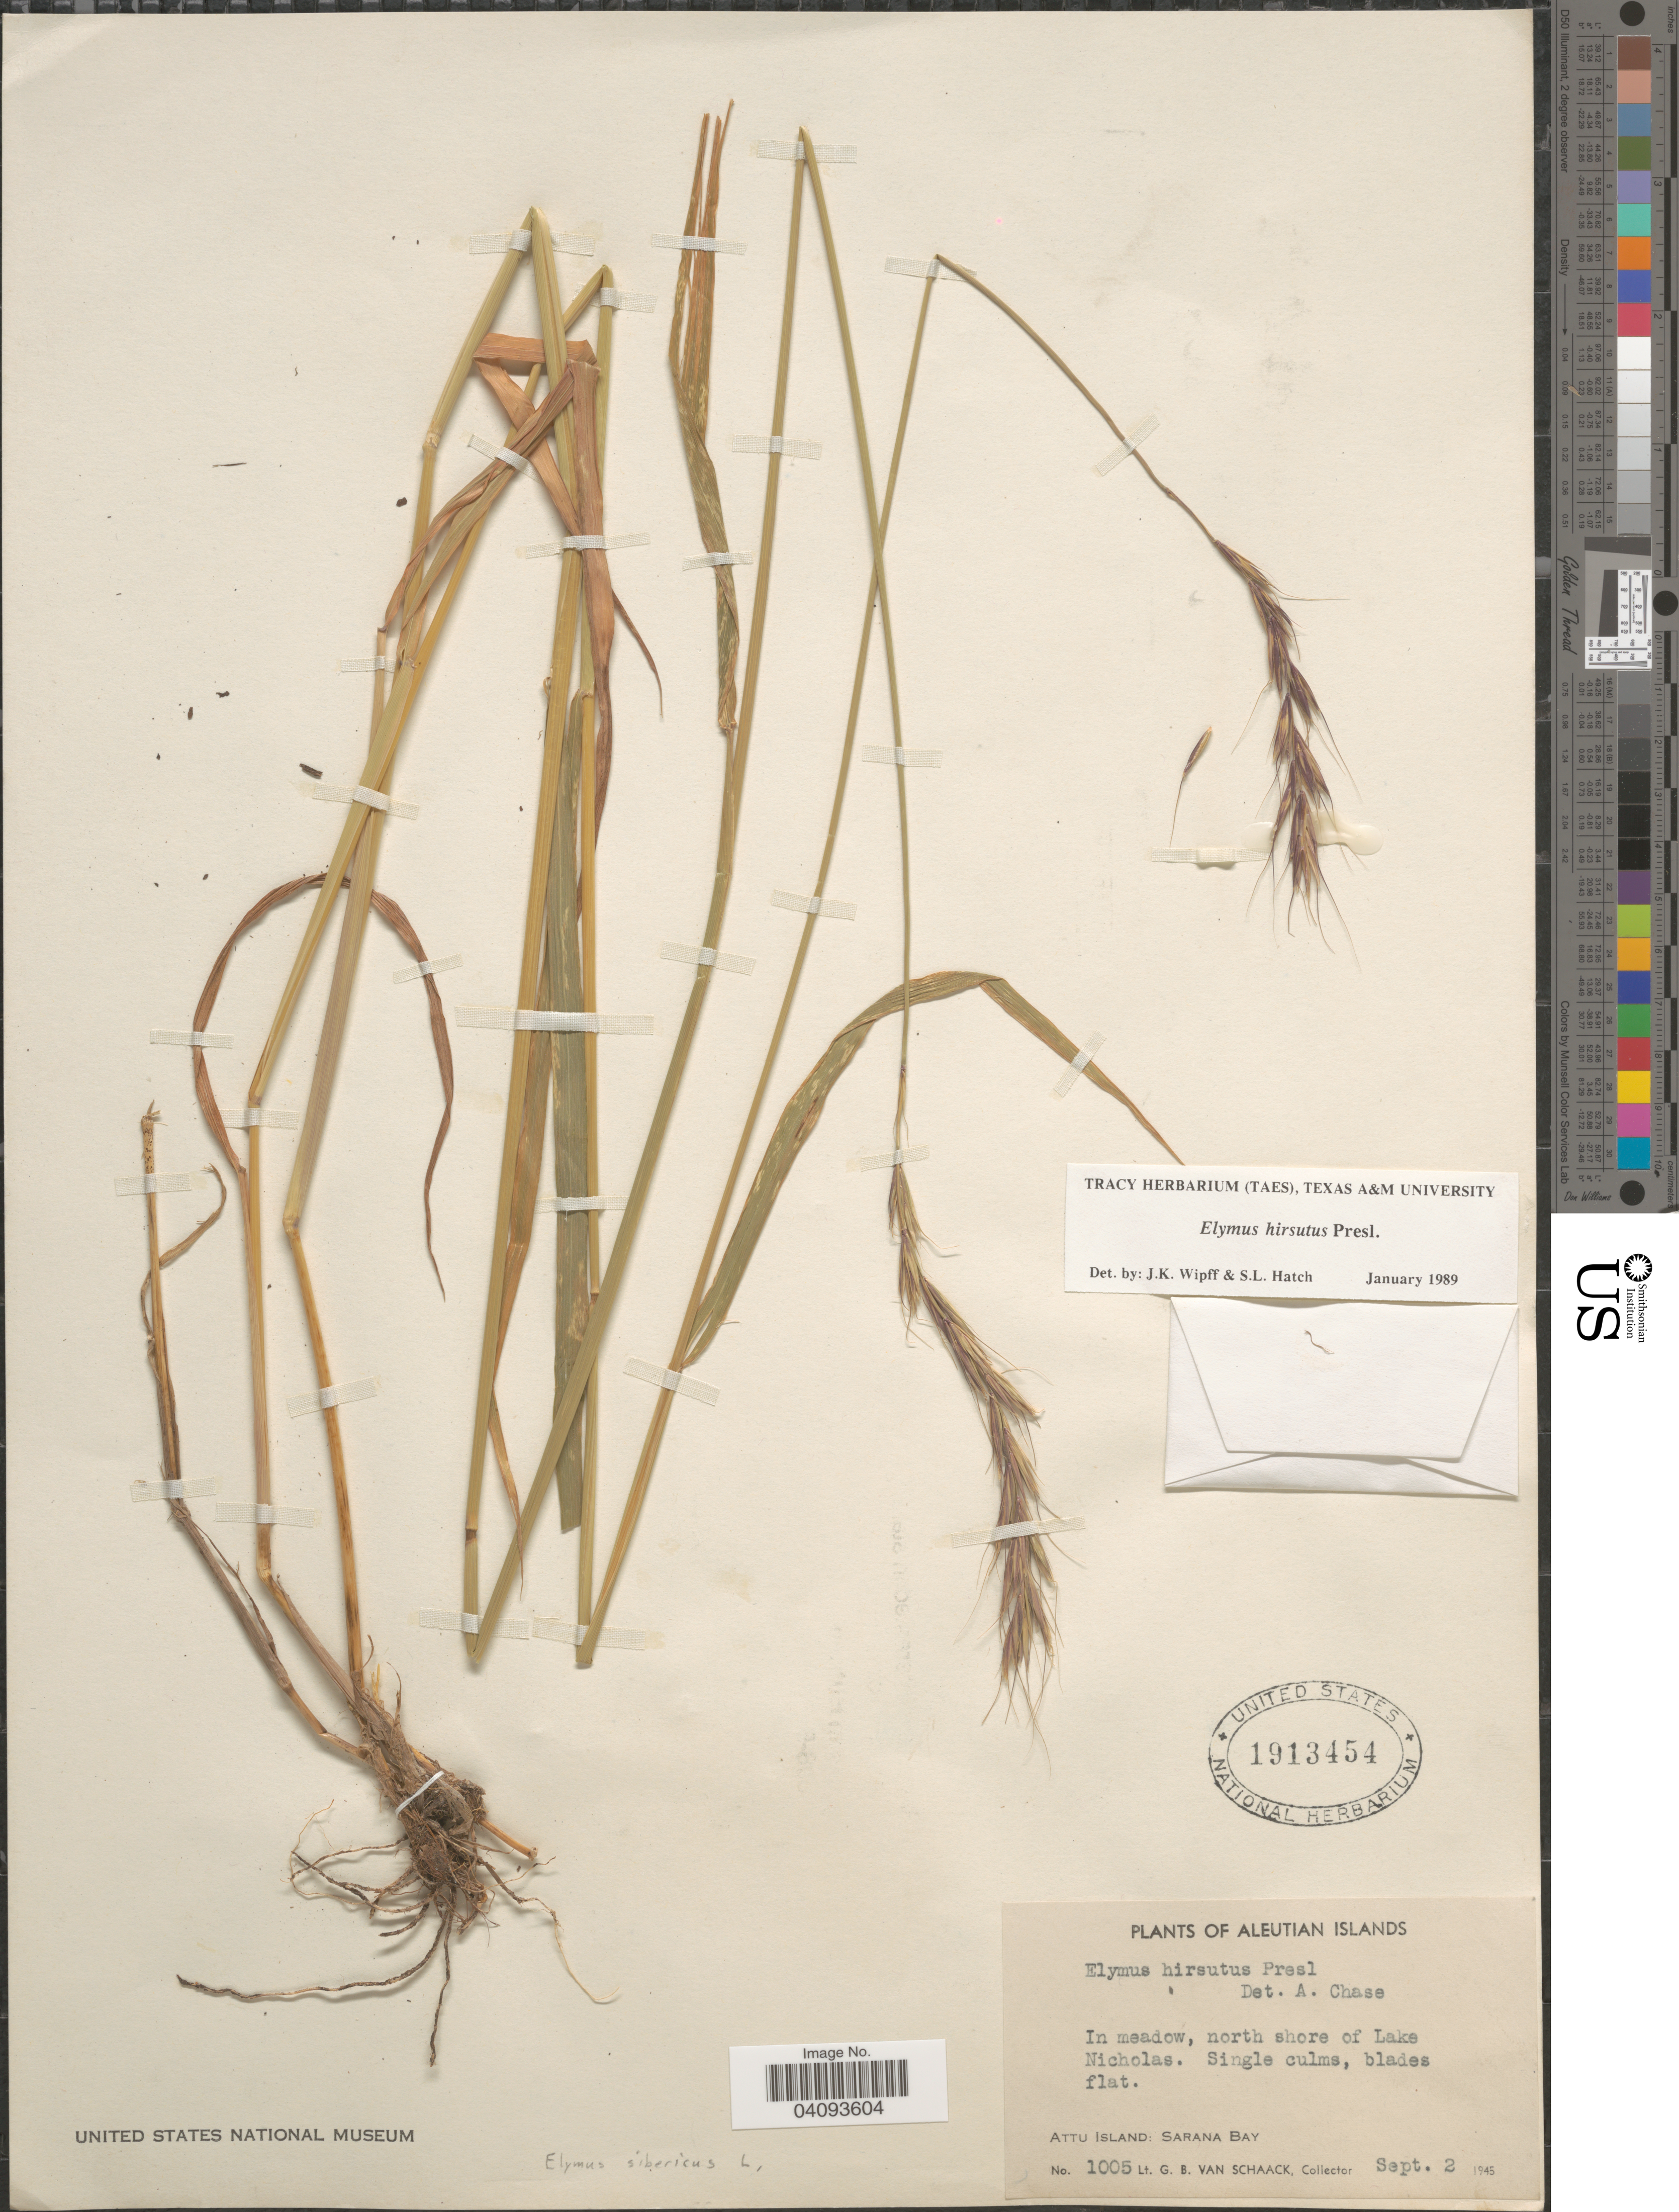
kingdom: Plantae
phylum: Tracheophyta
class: Liliopsida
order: Poales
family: Poaceae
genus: Elymus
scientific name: Elymus hirsutus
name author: J. Presl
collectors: G. Van Schaack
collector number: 1005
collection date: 1945-09-02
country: United States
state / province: Alaska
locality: Aleutian Islands. Attu Island: Sarana Bay. In meadow, north shore of Lake Nicholas.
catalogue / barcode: US 1913454